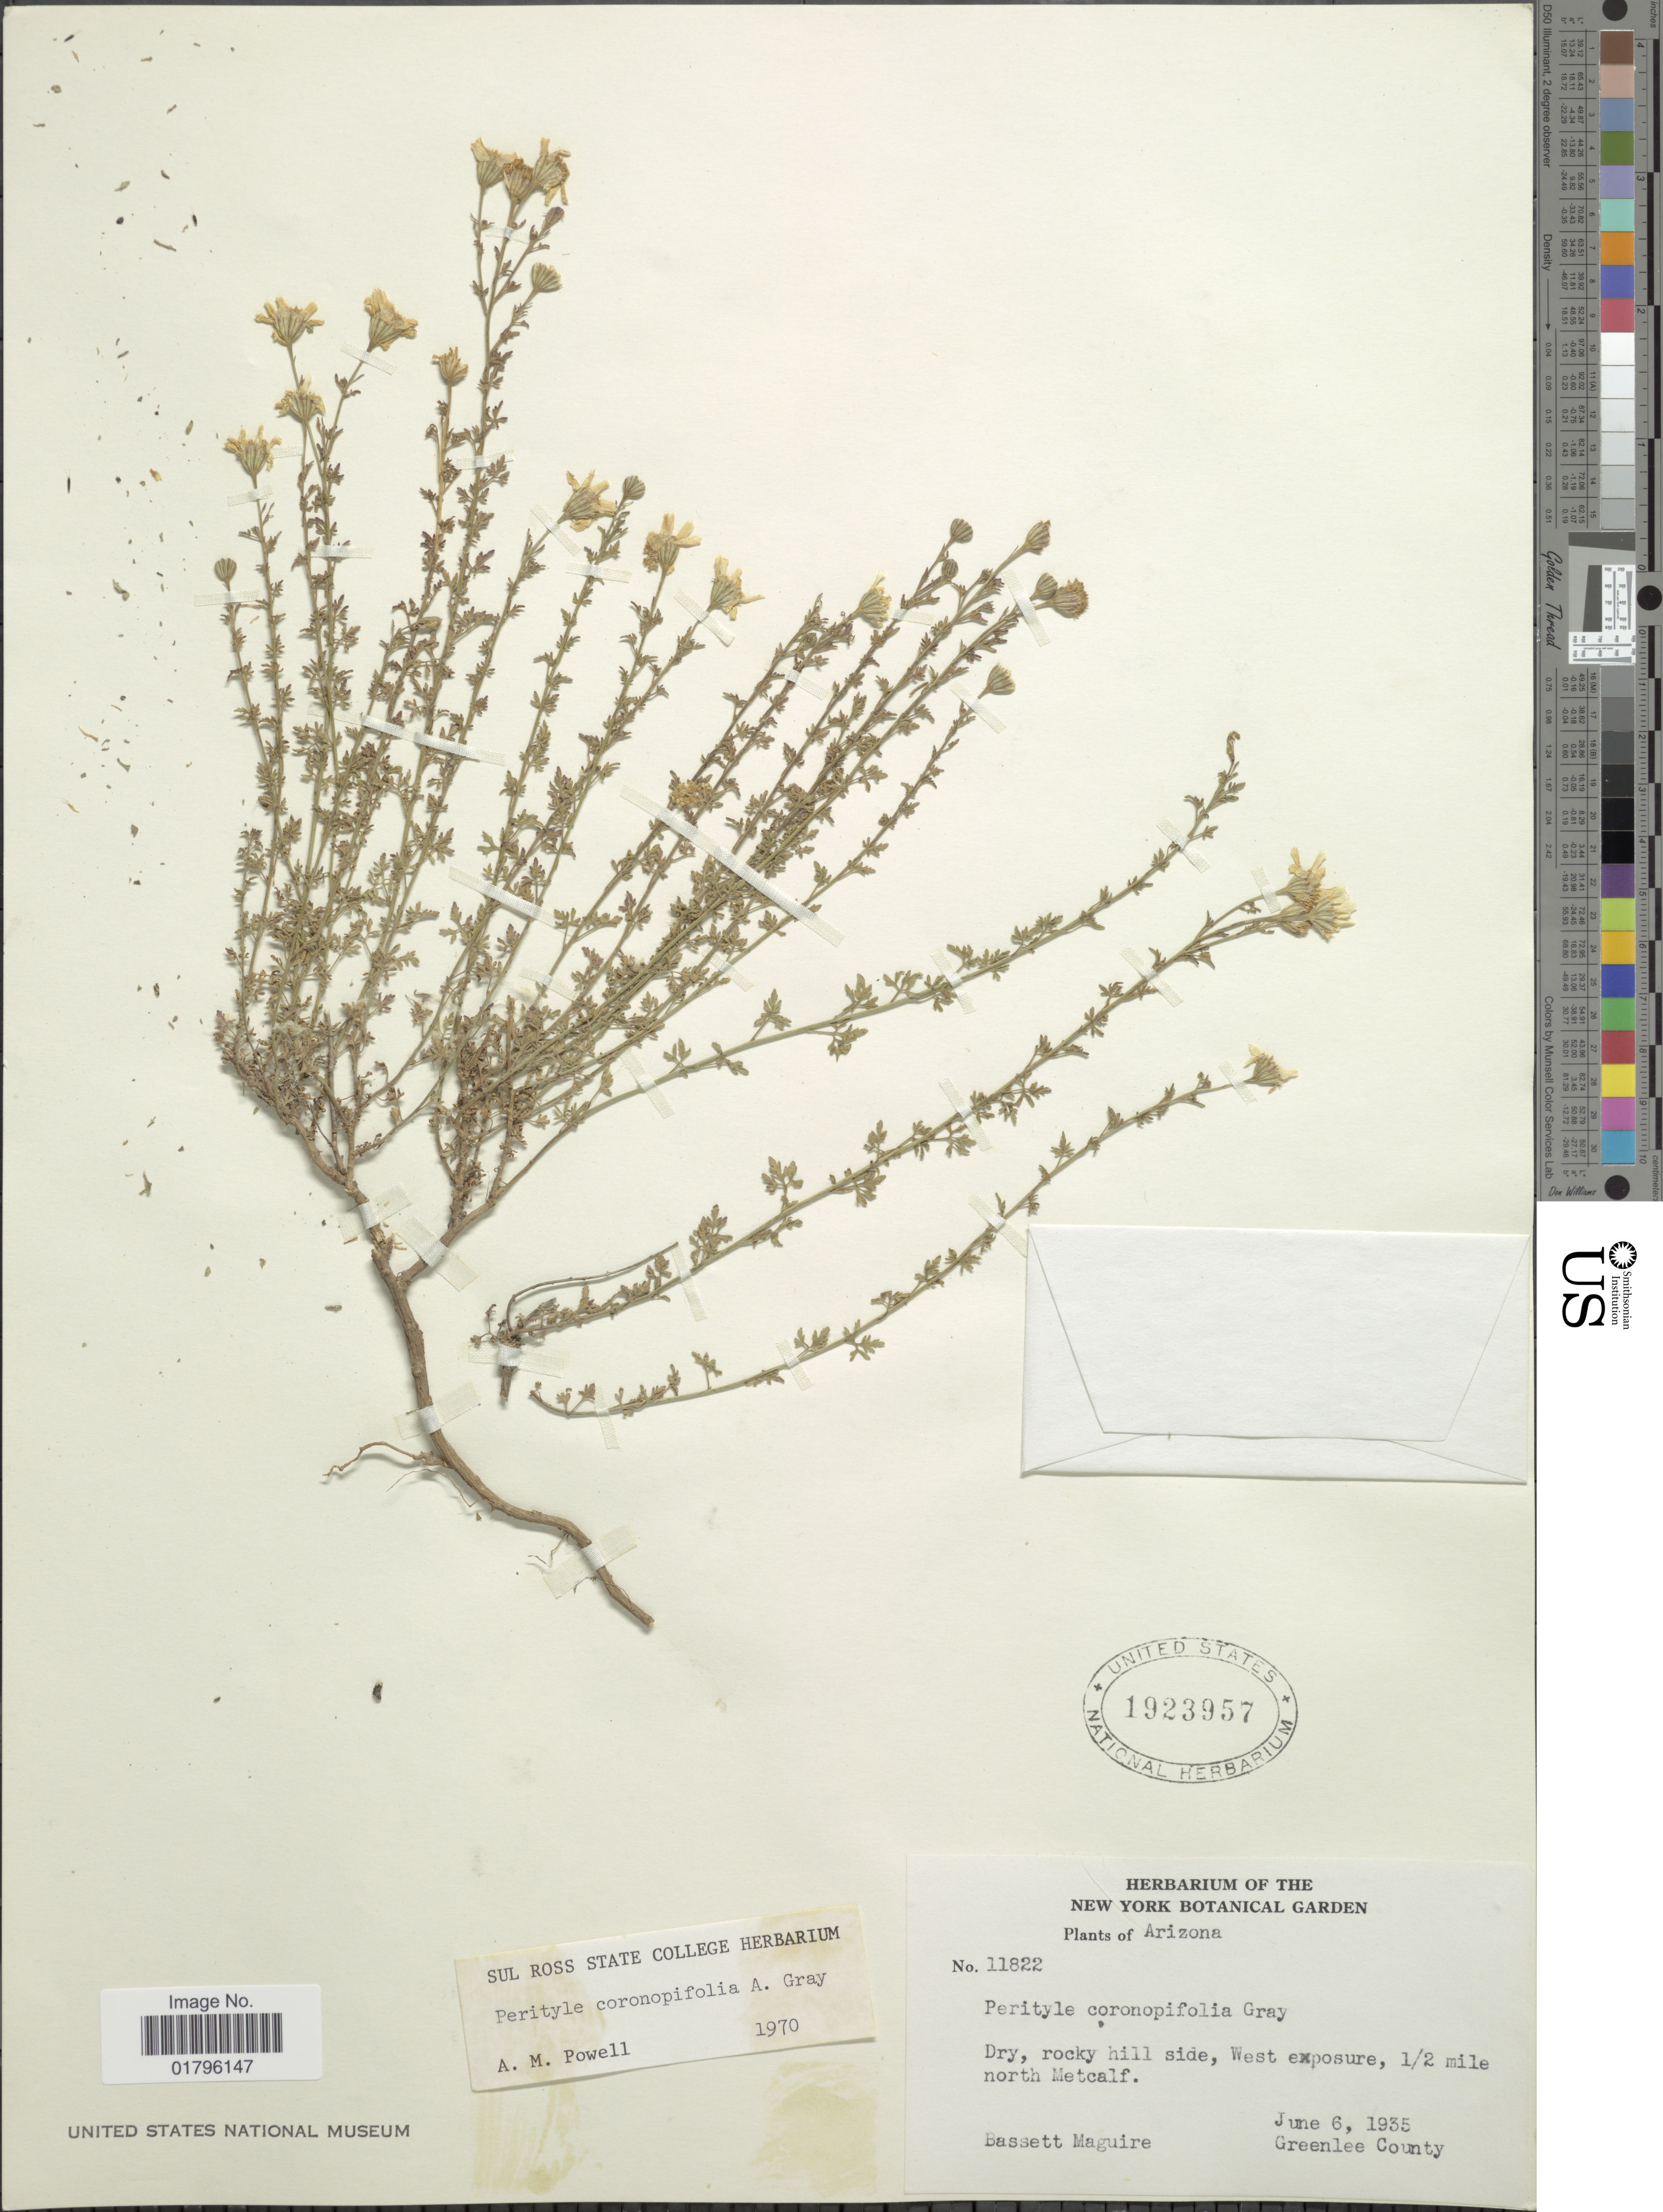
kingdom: Plantae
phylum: Tracheophyta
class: Magnoliopsida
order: Asterales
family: Asteraceae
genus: Perityle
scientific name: Perityle coronopifolia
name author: A. Gray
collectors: B. Maguire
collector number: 11822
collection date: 1935-06-06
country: United States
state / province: Arizona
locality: West exposure, 1/2 mile north Metcalf. Greenlee County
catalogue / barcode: US 1923957